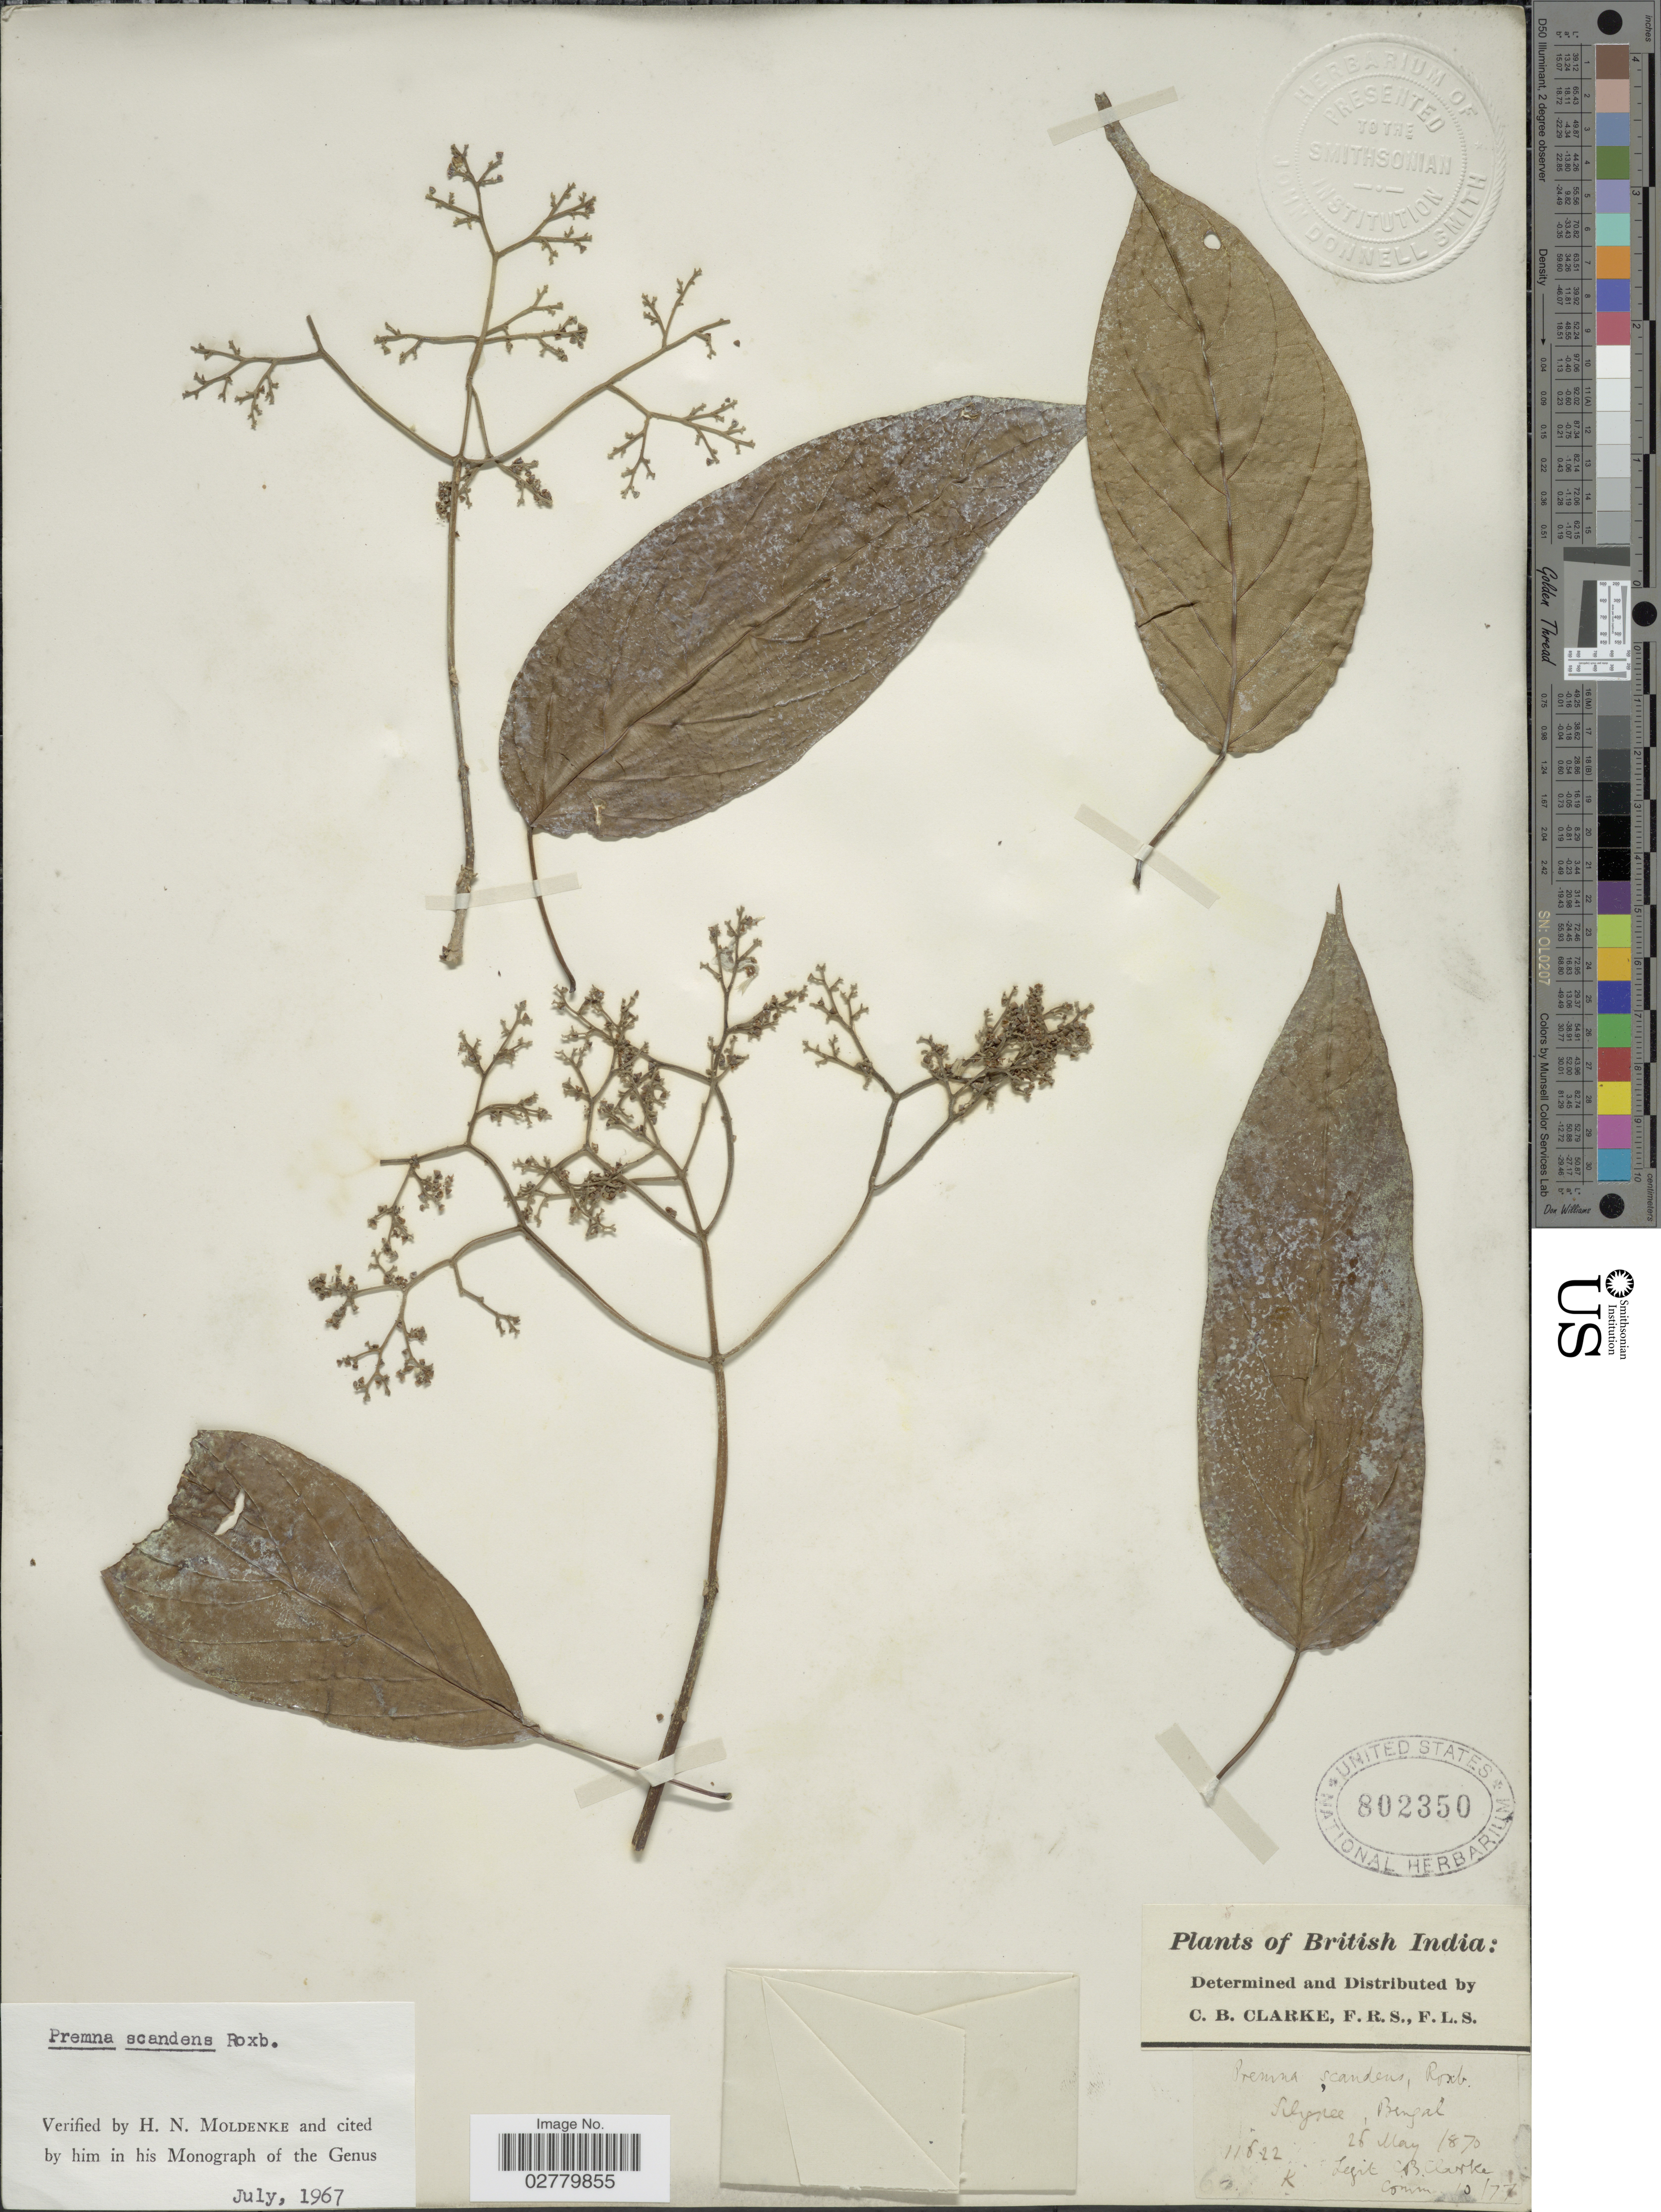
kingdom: Plantae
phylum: Tracheophyta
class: Magnoliopsida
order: Lamiales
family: Lamiaceae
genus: Premna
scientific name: Premna scandens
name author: Roxb.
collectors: C. B. Clarke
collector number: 11622K*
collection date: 1870-05-26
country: India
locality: British India. Silynee [interpreted], Bengal.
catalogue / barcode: US 802350